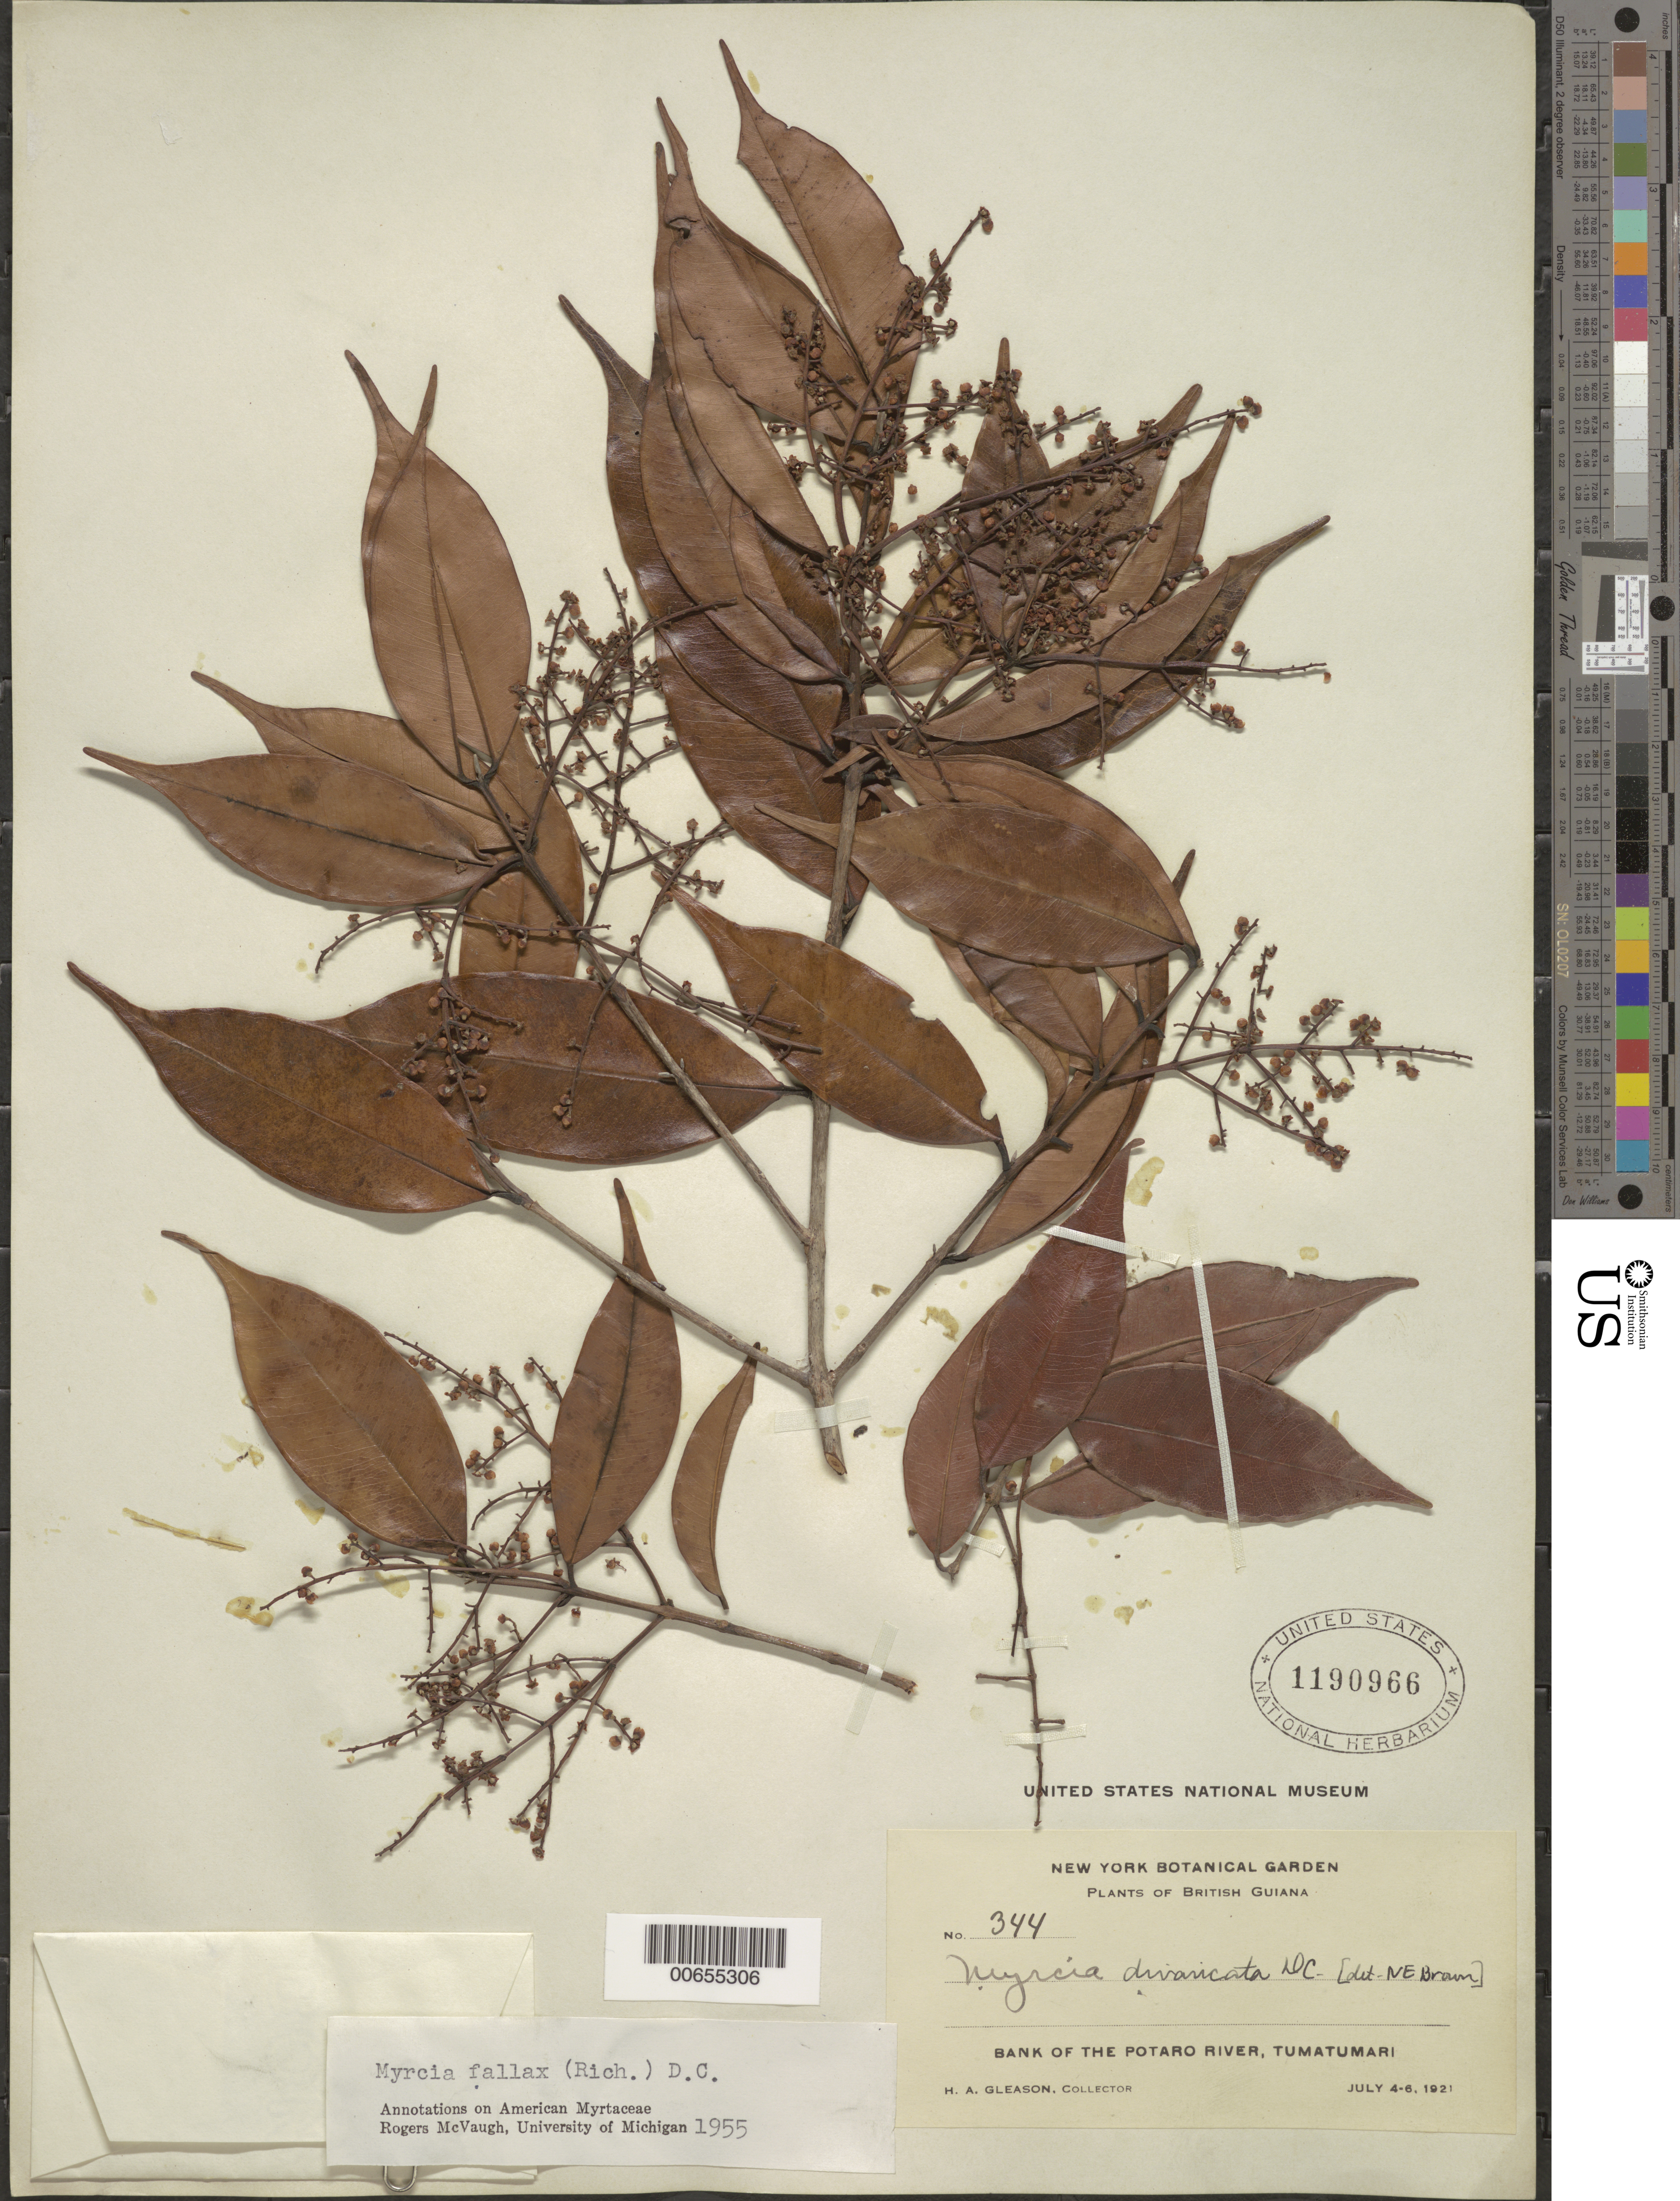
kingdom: Plantae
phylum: Tracheophyta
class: Magnoliopsida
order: Myrtales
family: Myrtaceae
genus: Myrcia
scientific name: Myrcia fallax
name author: (Rich.) DC.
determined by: McVaugh, R.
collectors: H. A. Gleason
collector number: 344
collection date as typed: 4-Jul-21 to 6-Jul-21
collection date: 1921-07-04/1921-07-06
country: Guyana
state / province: Potaro-Siparuni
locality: Tumatumari Village, Potaro R.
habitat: River bank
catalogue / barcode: US 1190966